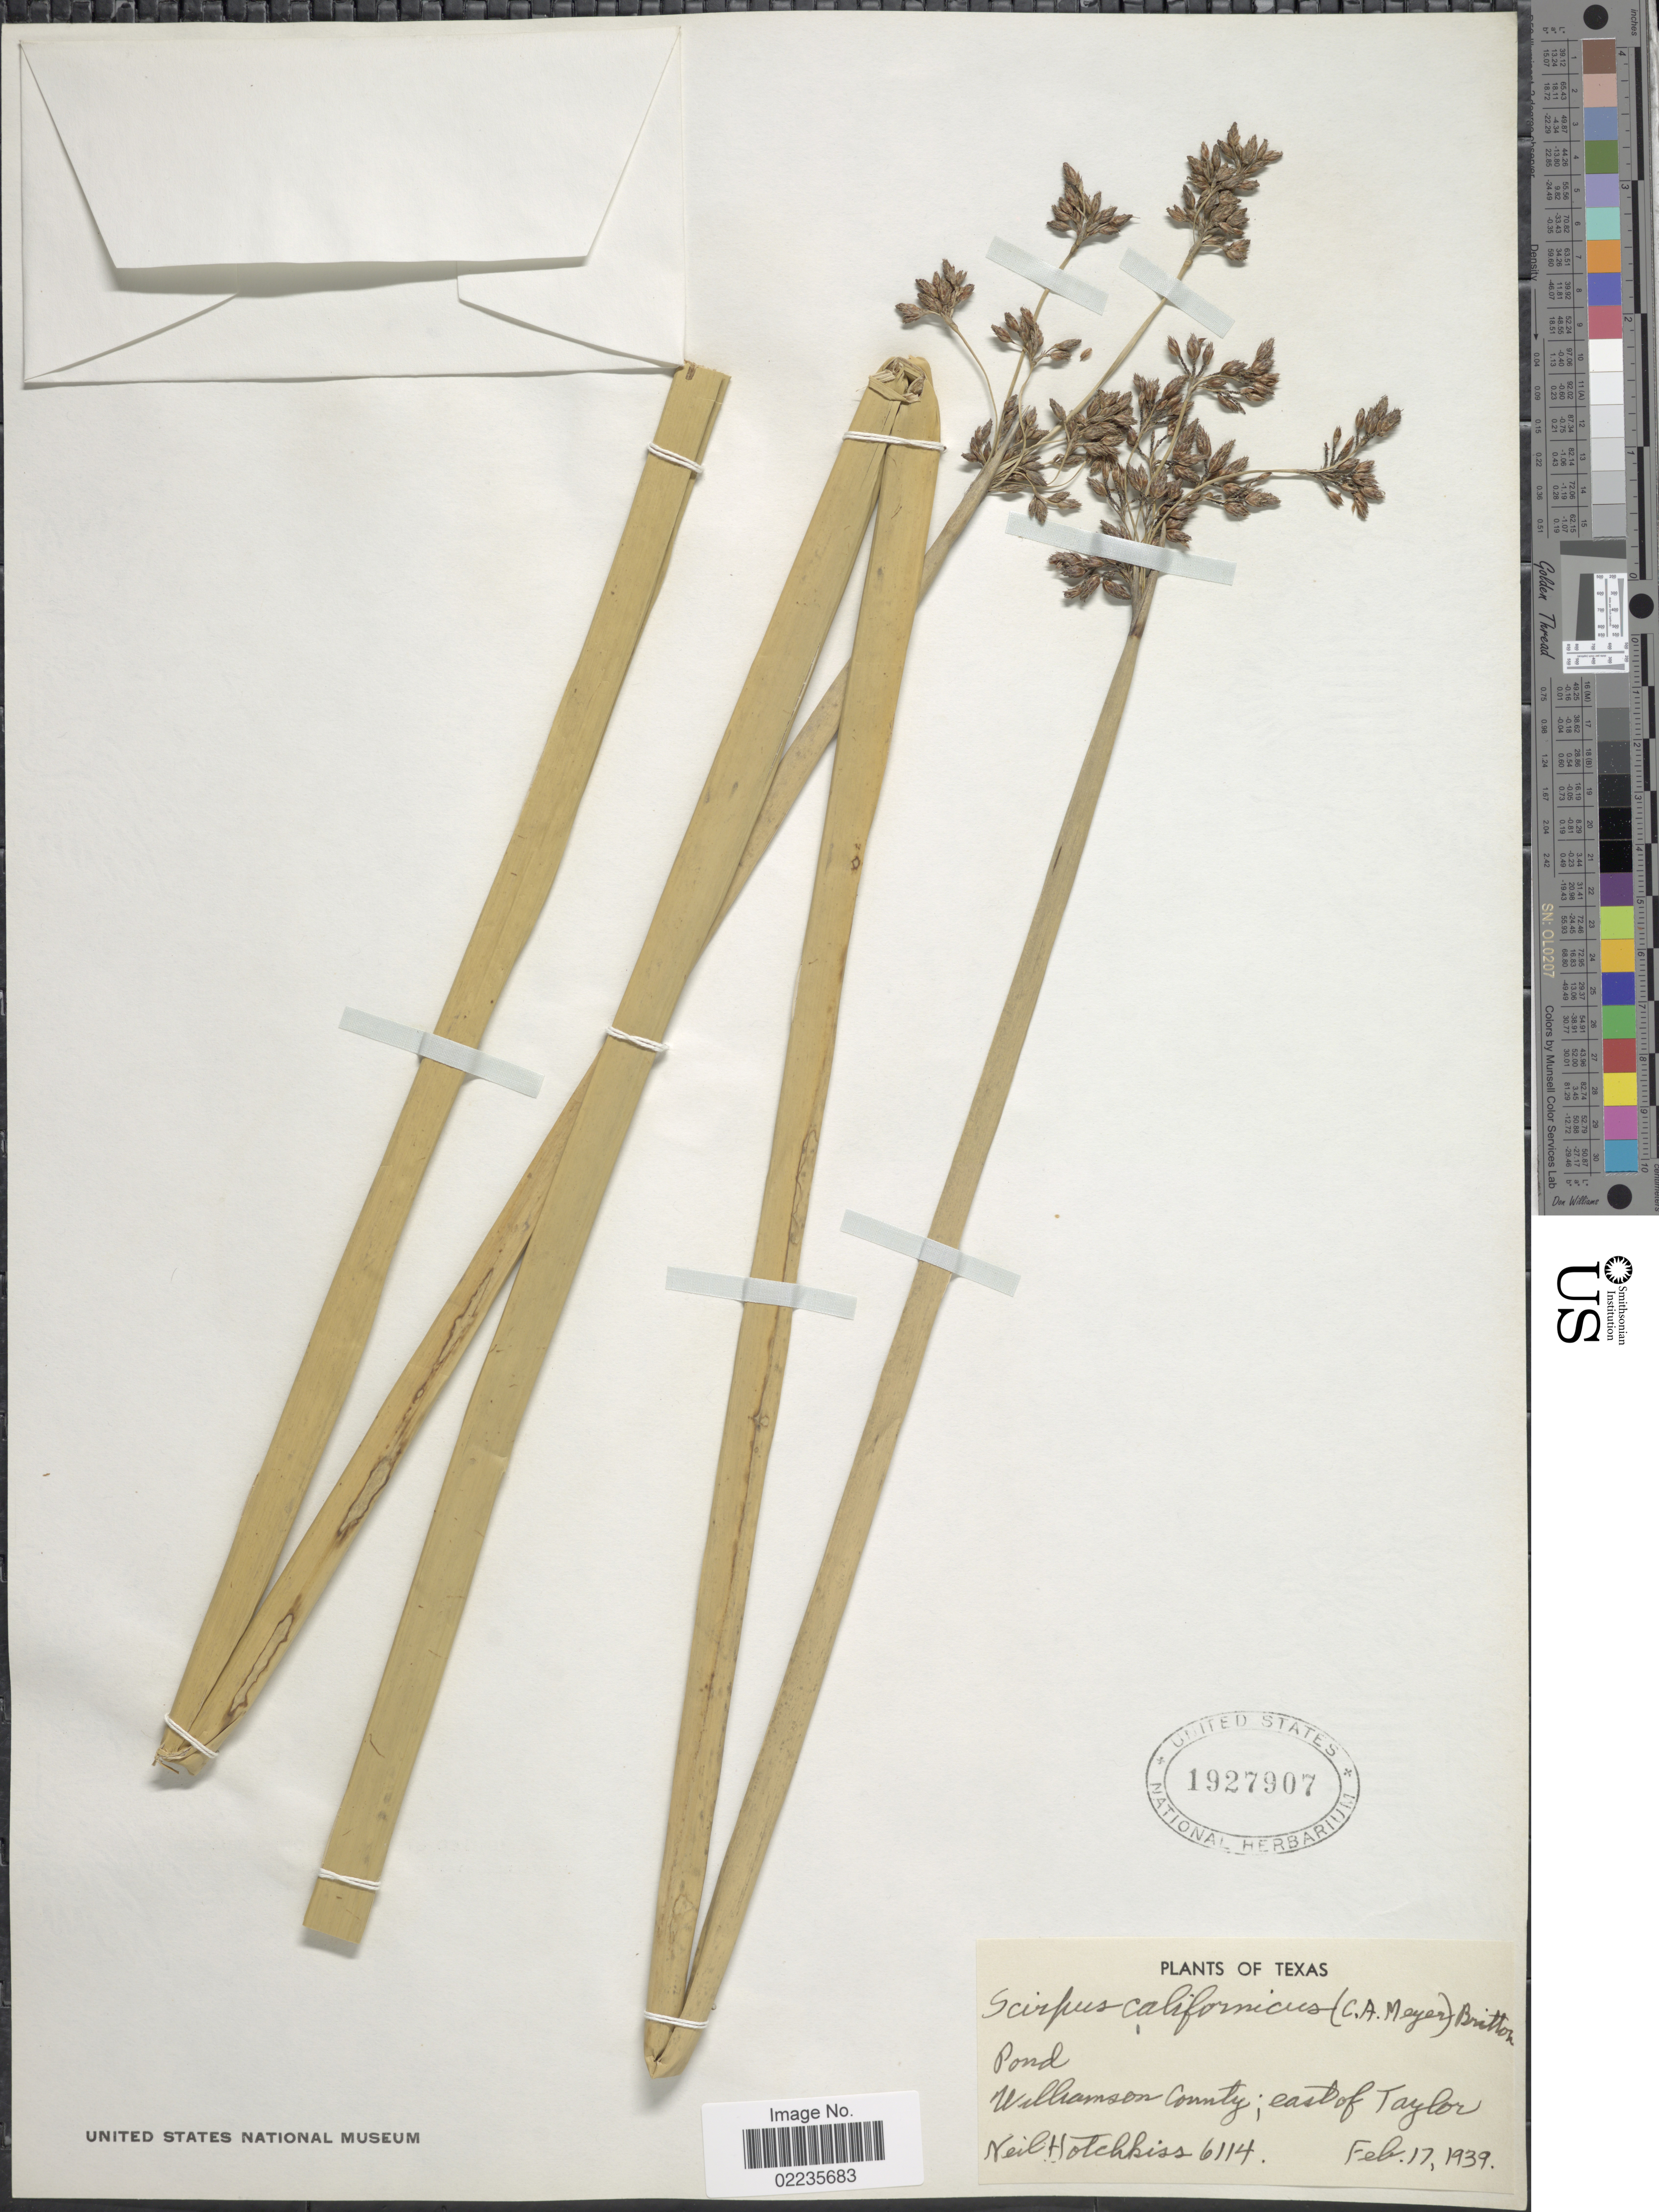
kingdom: Plantae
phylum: Tracheophyta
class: Liliopsida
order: Poales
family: Cyperaceae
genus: Schoenoplectus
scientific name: Schoenoplectus californicus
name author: (C.A. Mey.) Soják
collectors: N. Hotchkiss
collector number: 6114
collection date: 1939-02-17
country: United States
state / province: Texas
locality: Pond, Williamson County, east of Taylor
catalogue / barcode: US 1927907